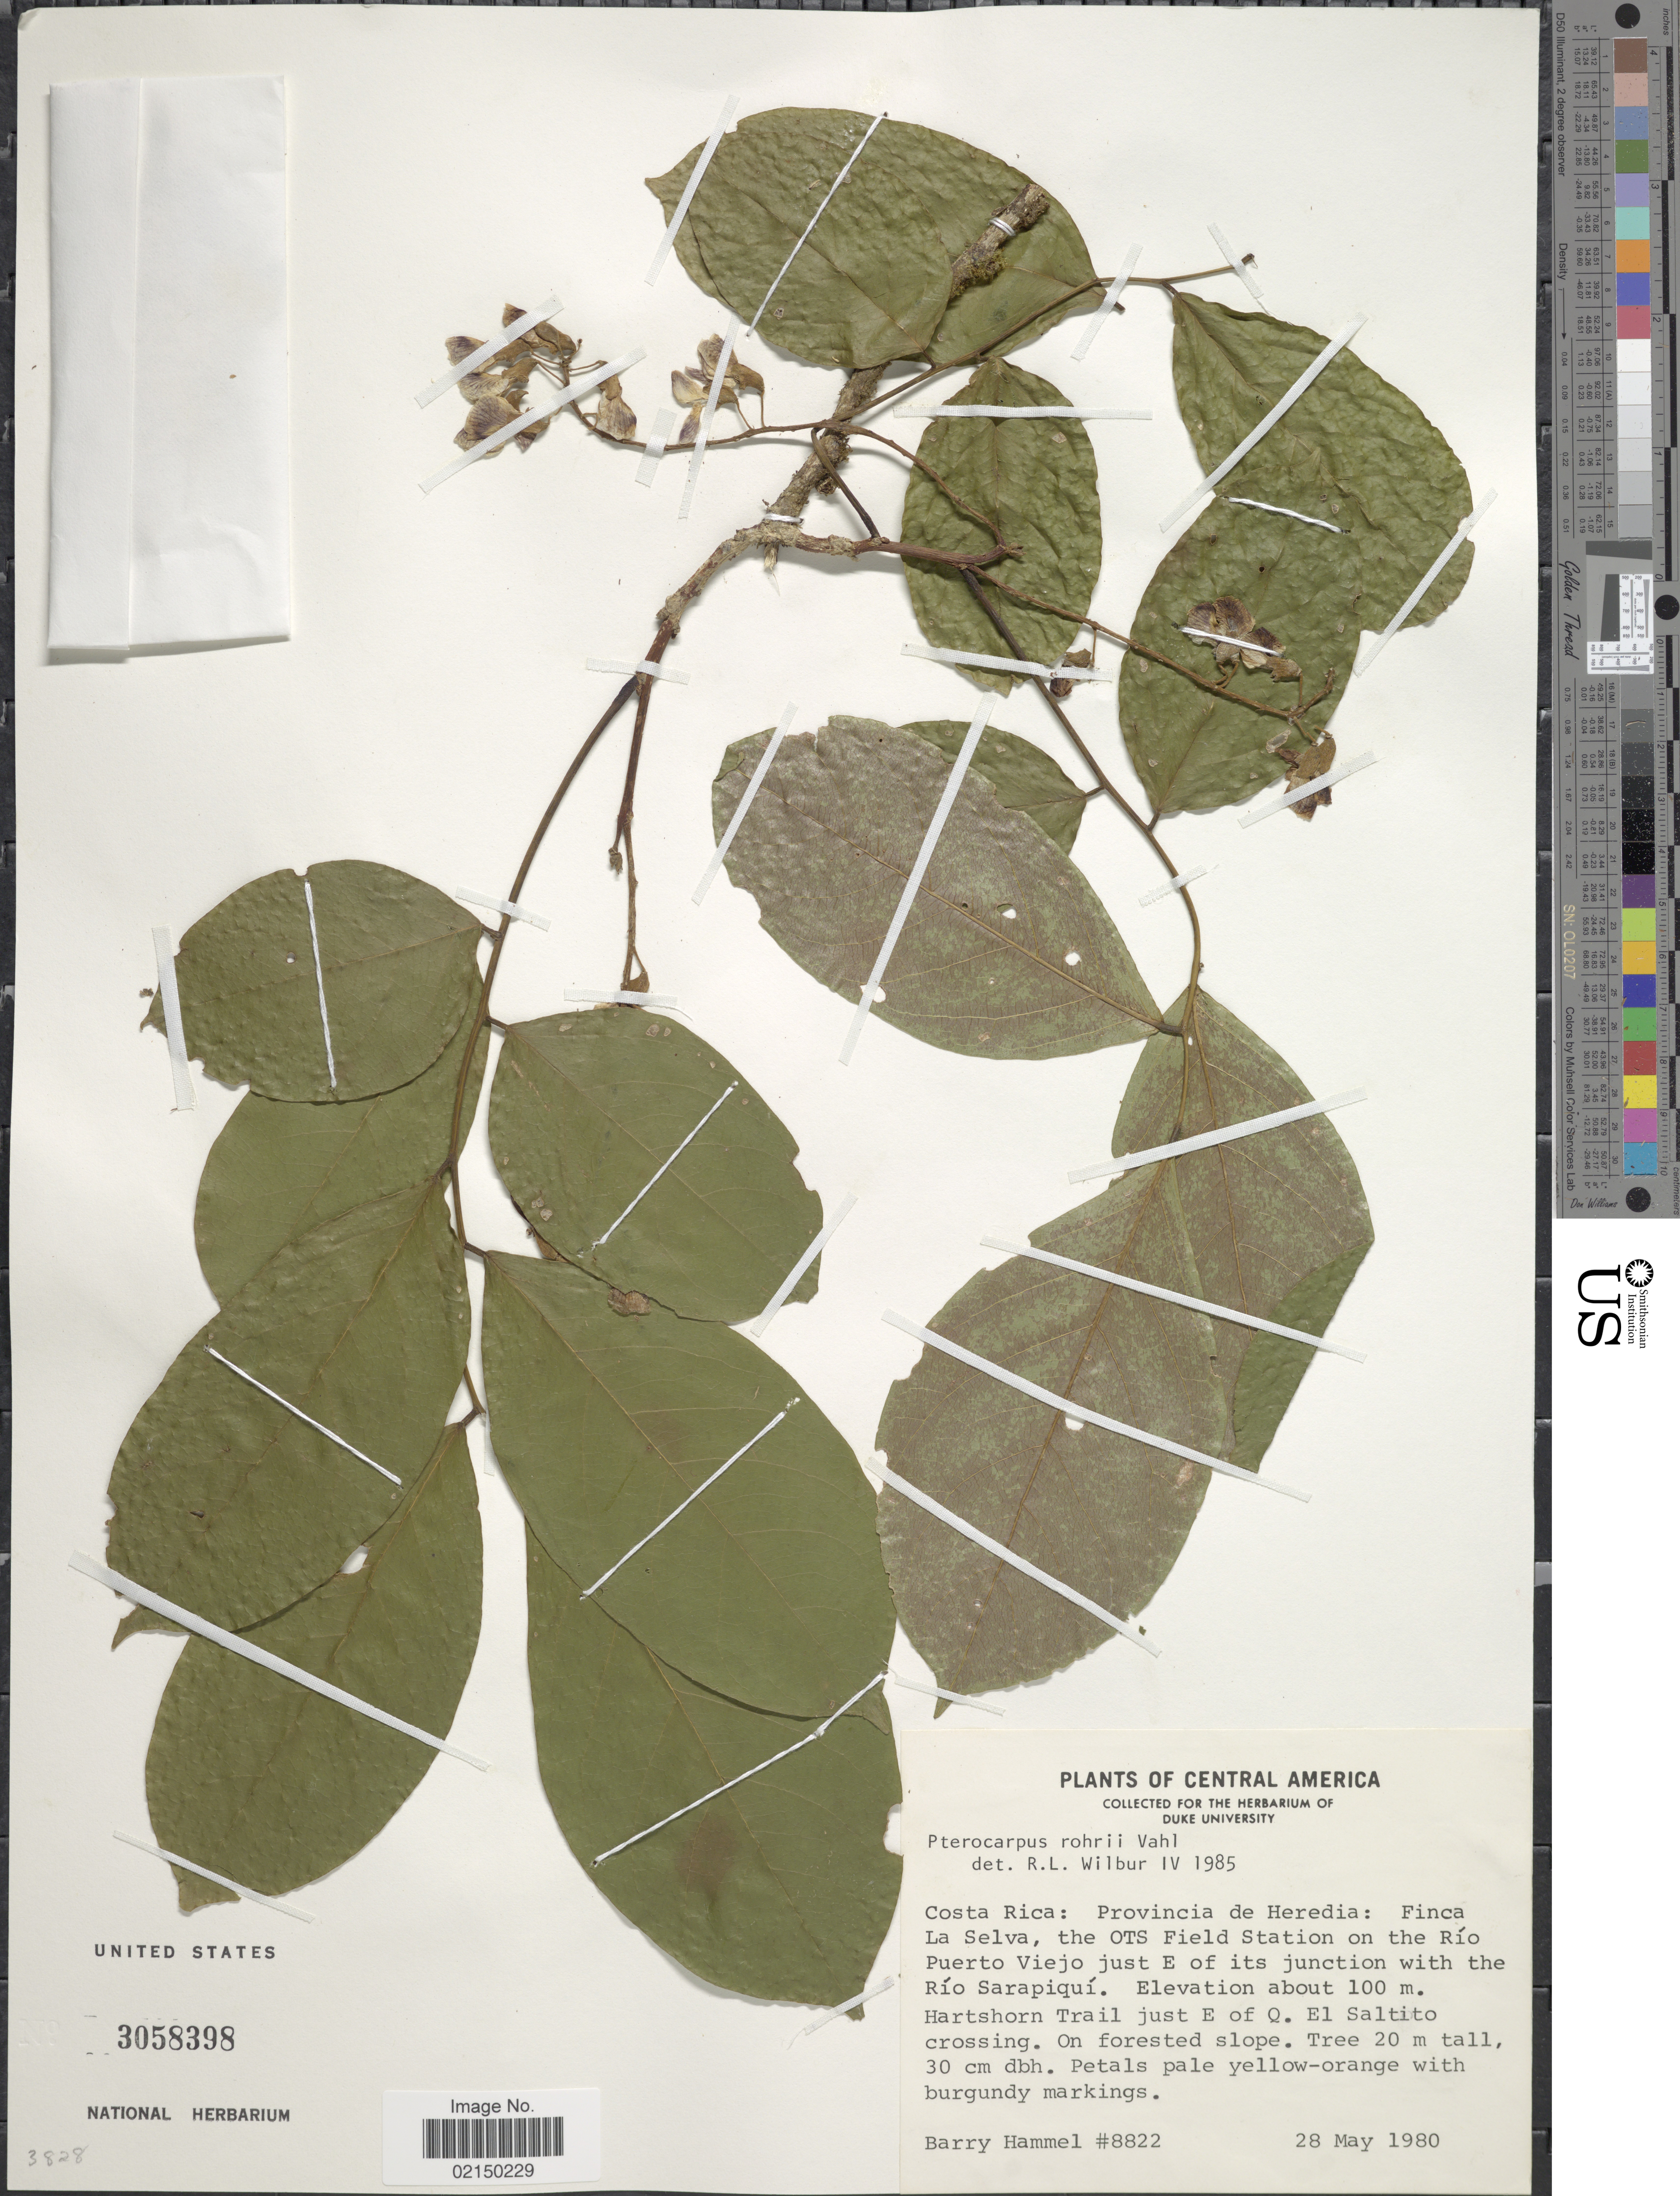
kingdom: Plantae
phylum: Tracheophyta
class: Magnoliopsida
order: Fabales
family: Fabaceae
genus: Pterocarpus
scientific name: Pterocarpus rohrii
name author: Vahl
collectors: B. Hammel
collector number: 8822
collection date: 1980-05-28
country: Costa Rica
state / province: Heredia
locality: Finca La Selva, the OTS Field Staion on the Rio Puerto Viejo just E of its junction with the Rio Sarapiqui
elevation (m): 100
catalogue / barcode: US 3058398